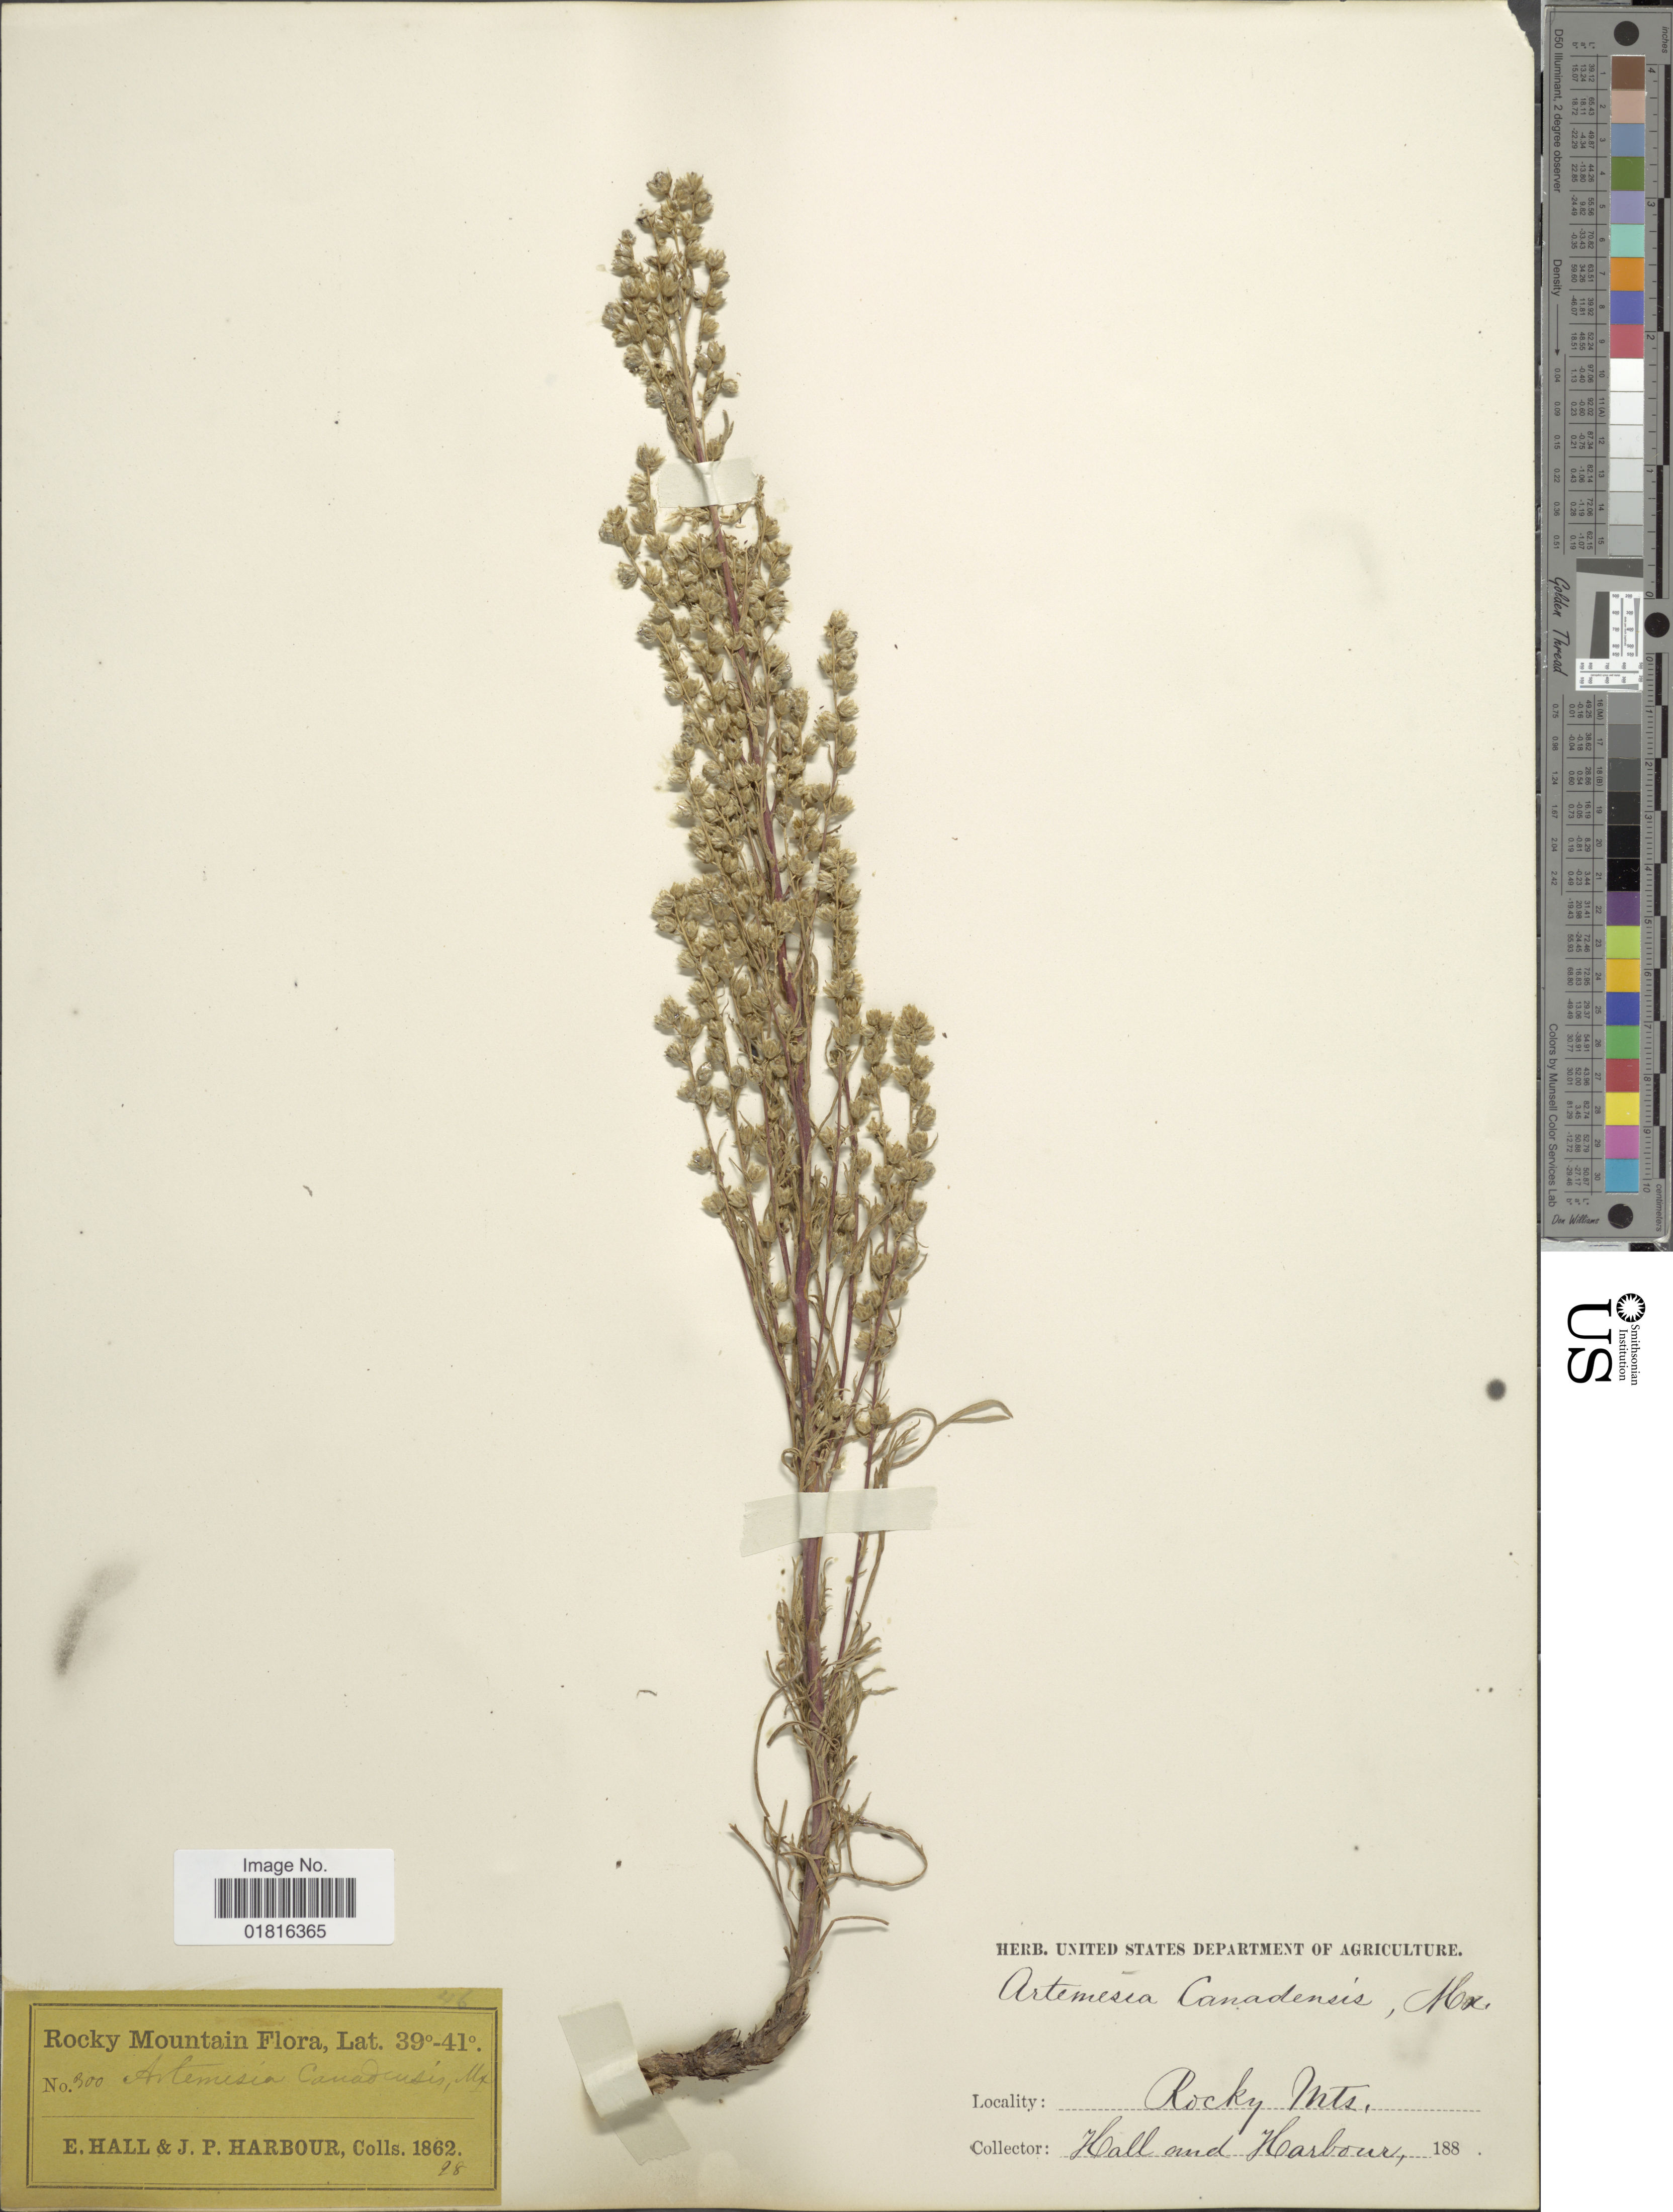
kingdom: Plantae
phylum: Tracheophyta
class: Magnoliopsida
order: Asterales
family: Asteraceae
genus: Artemisia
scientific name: Artemisia maccallae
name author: Rydb.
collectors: E. Hall & J. Harbour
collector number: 300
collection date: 1882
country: United States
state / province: Colorado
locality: Rocky Mtns.